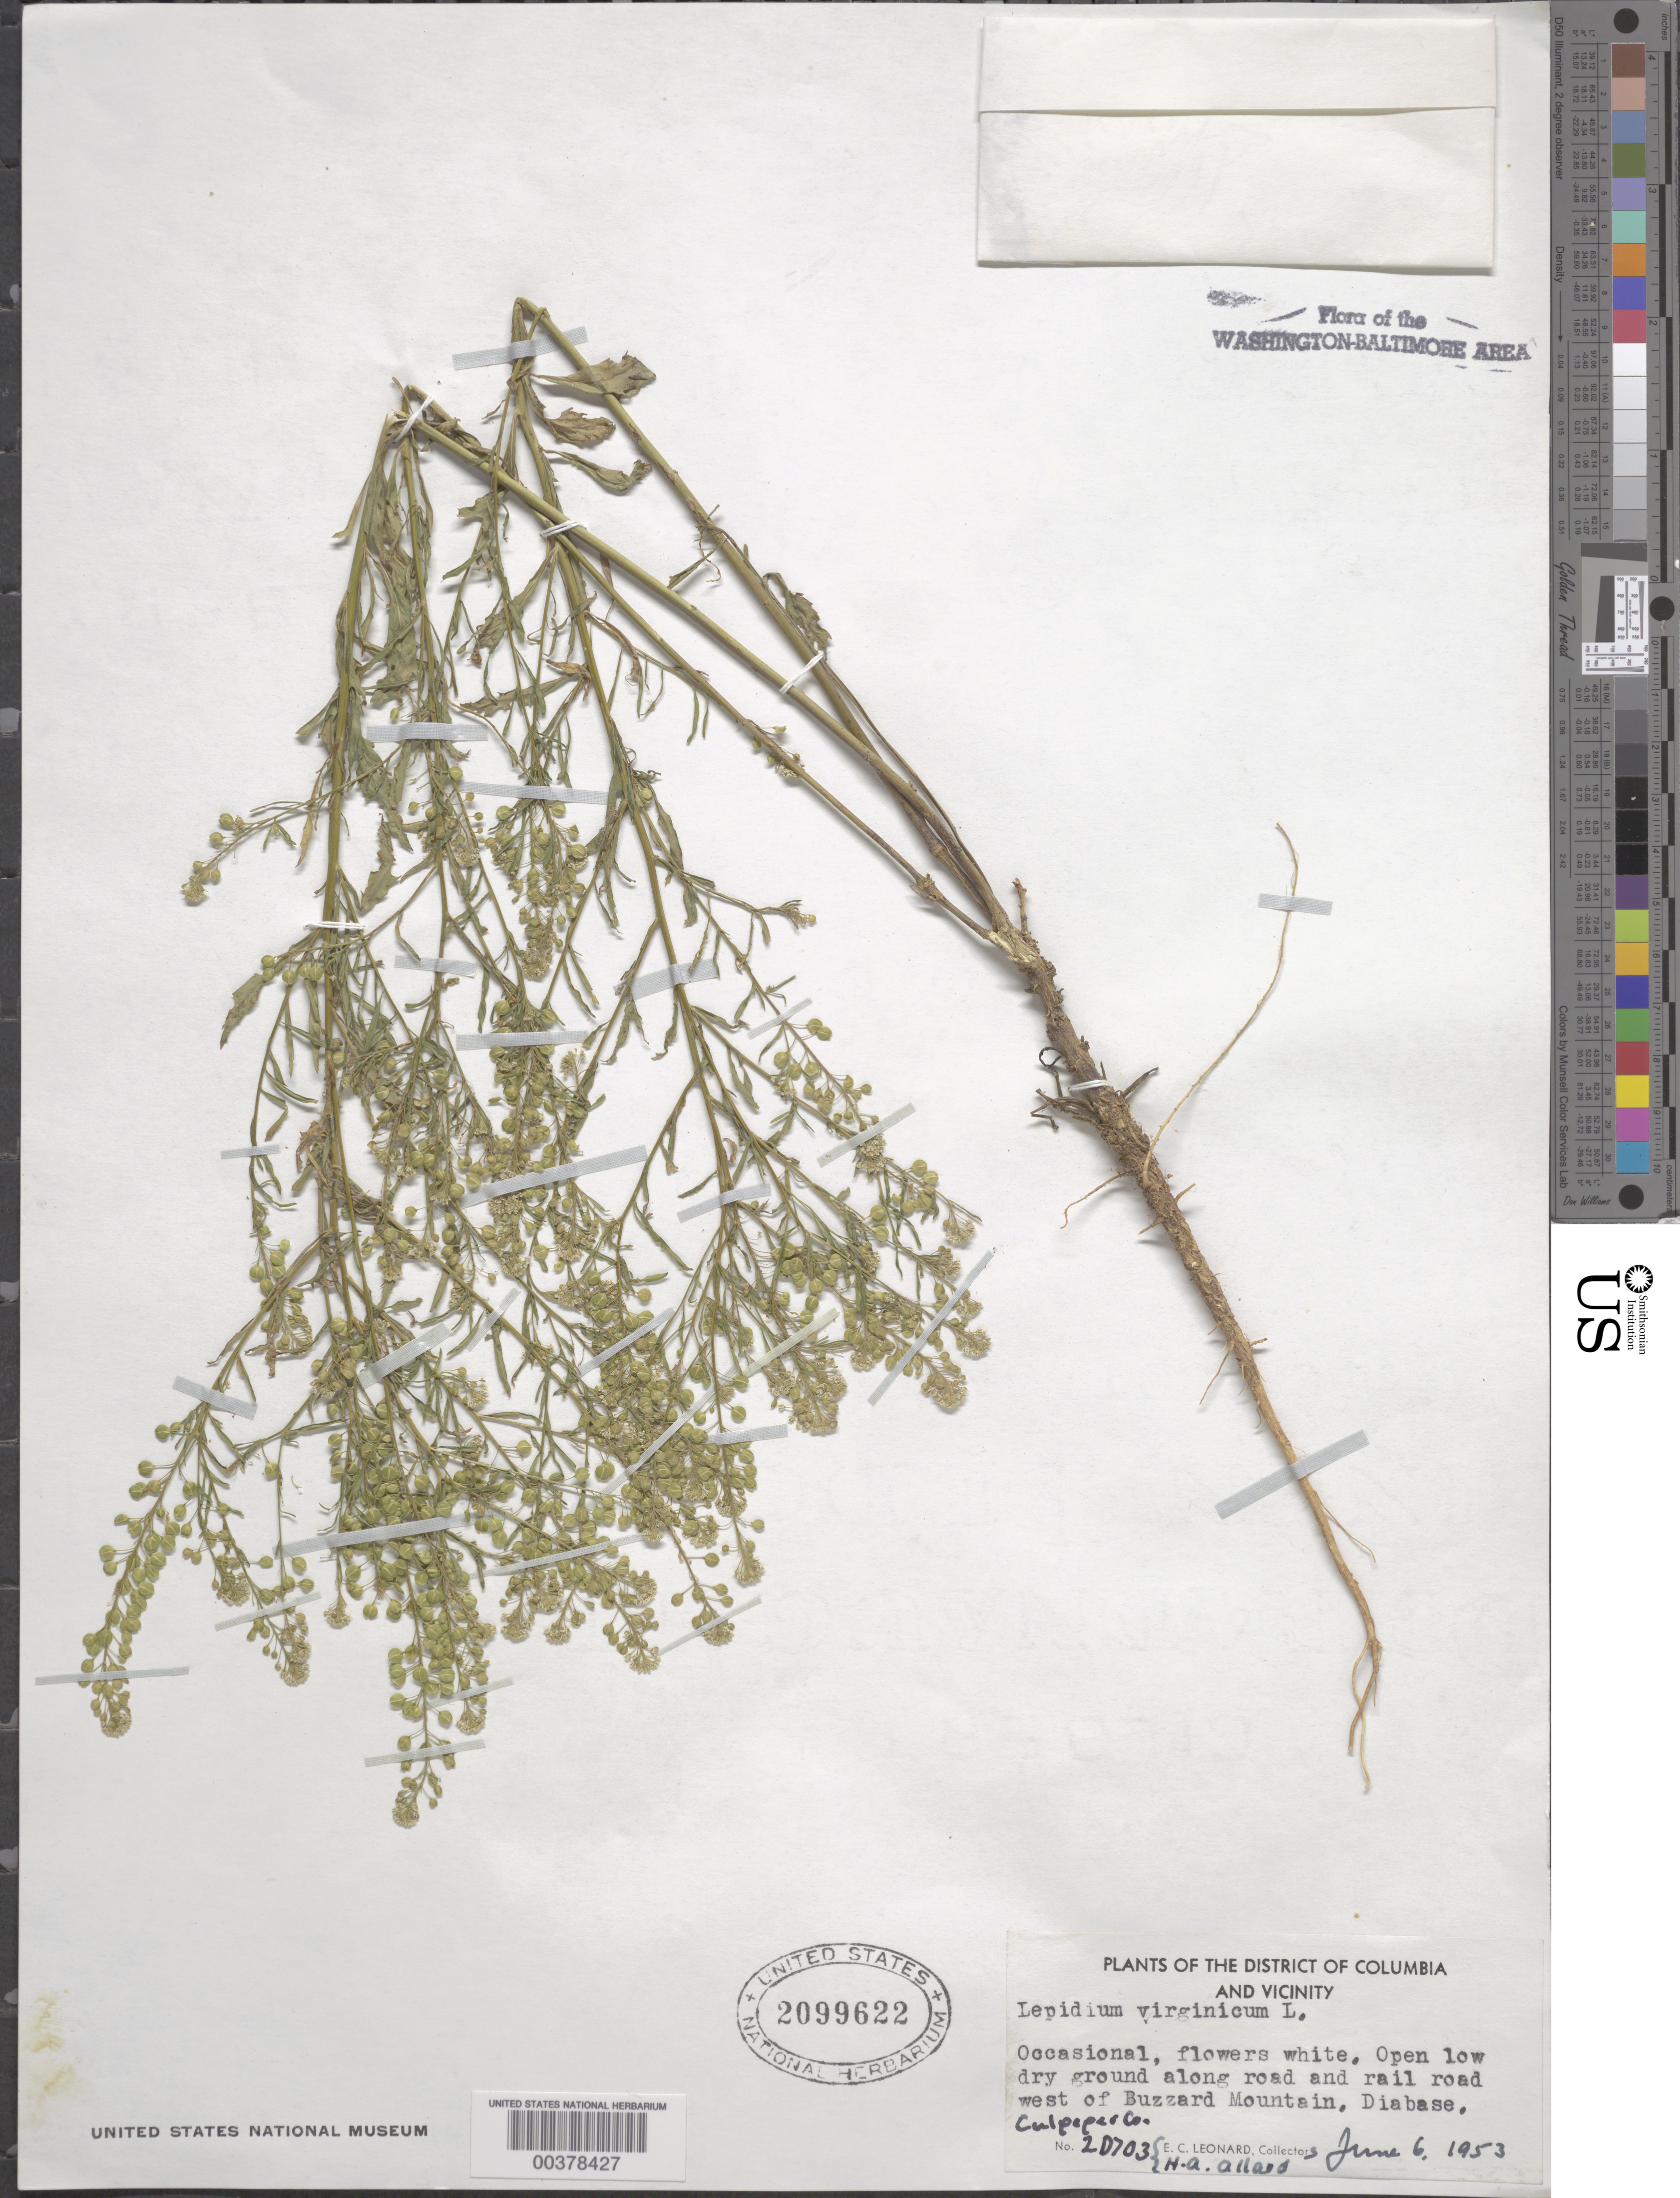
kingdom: Plantae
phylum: Tracheophyta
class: Magnoliopsida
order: Brassicales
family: Brassicaceae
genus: Lepidium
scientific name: Lepidium virginicum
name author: L.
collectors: E. C. Leonard & H. A. Allard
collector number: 20703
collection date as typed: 06 Jun 1953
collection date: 1953-06-06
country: United States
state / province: Virginia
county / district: Culpeper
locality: West of Buzzard Mountain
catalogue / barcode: US 2099622